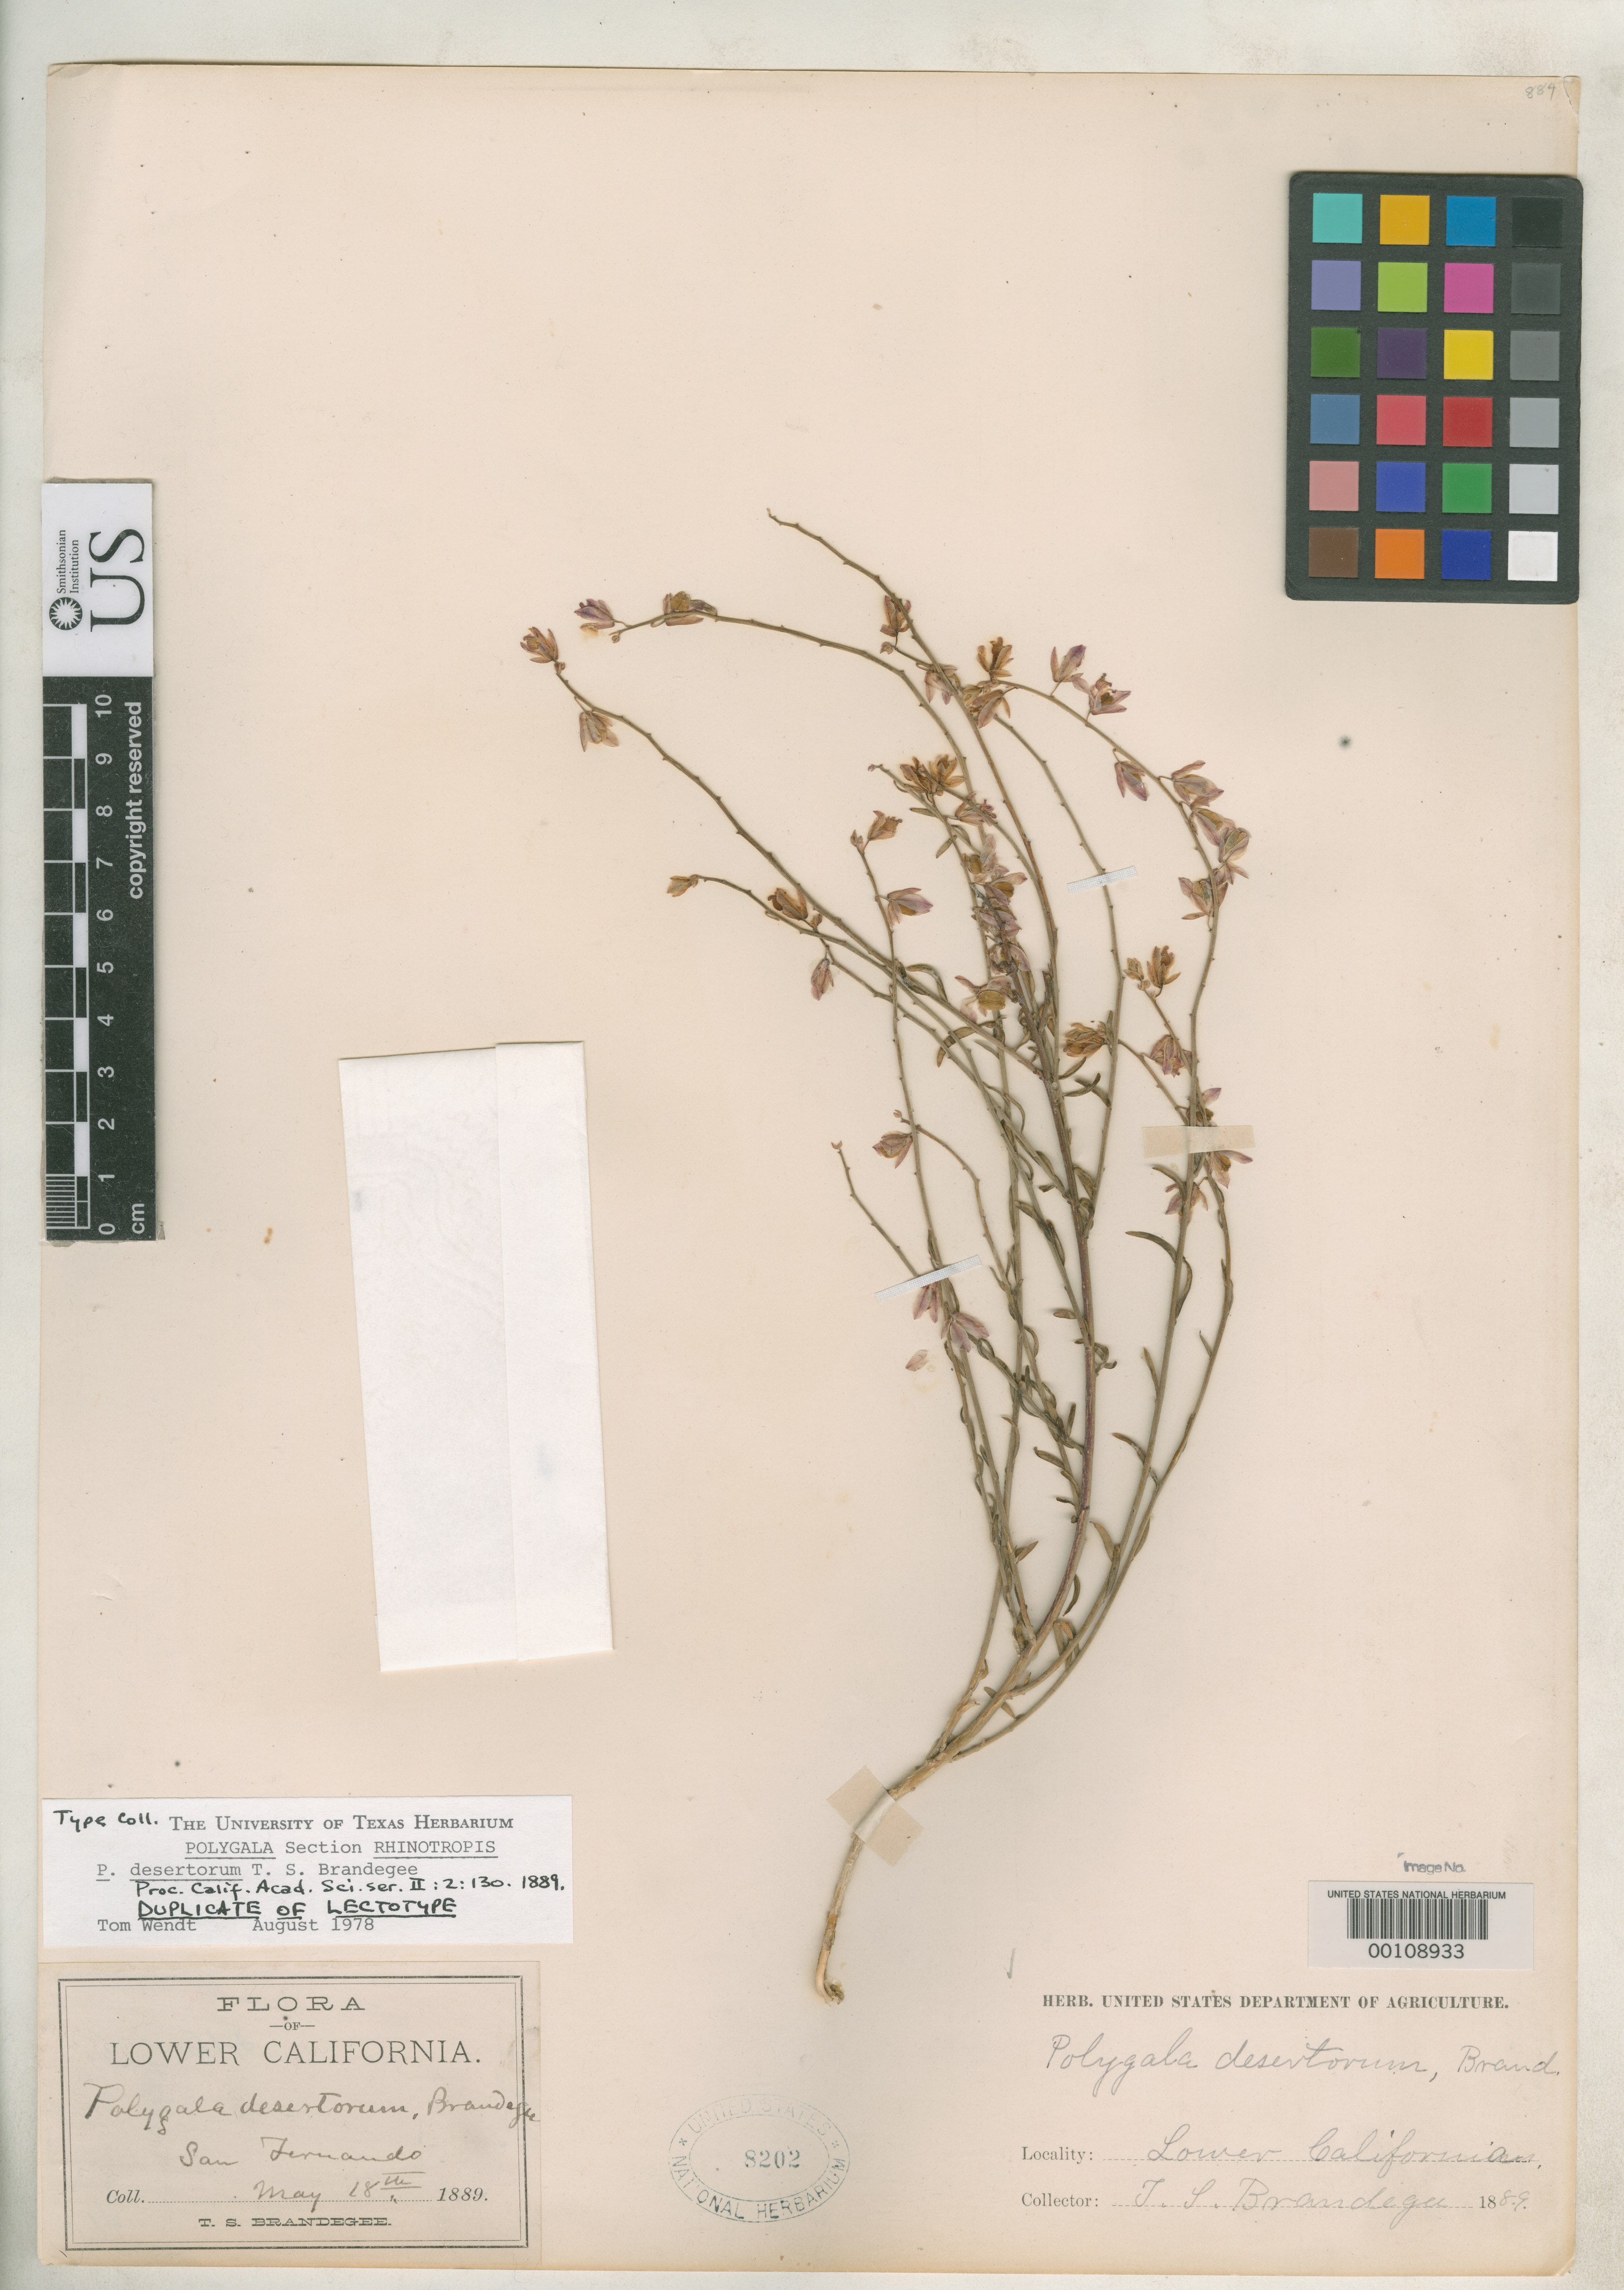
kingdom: Plantae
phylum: Tracheophyta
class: Magnoliopsida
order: Fabales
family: Polygalaceae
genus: Polygala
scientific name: Polygala desertorum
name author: Brandegee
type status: Isolectotype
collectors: T. S. Brandegee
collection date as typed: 18 May 1887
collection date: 1887-05-18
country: Mexico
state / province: Baja California Norte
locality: Near Agua Dulce.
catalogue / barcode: US 8202